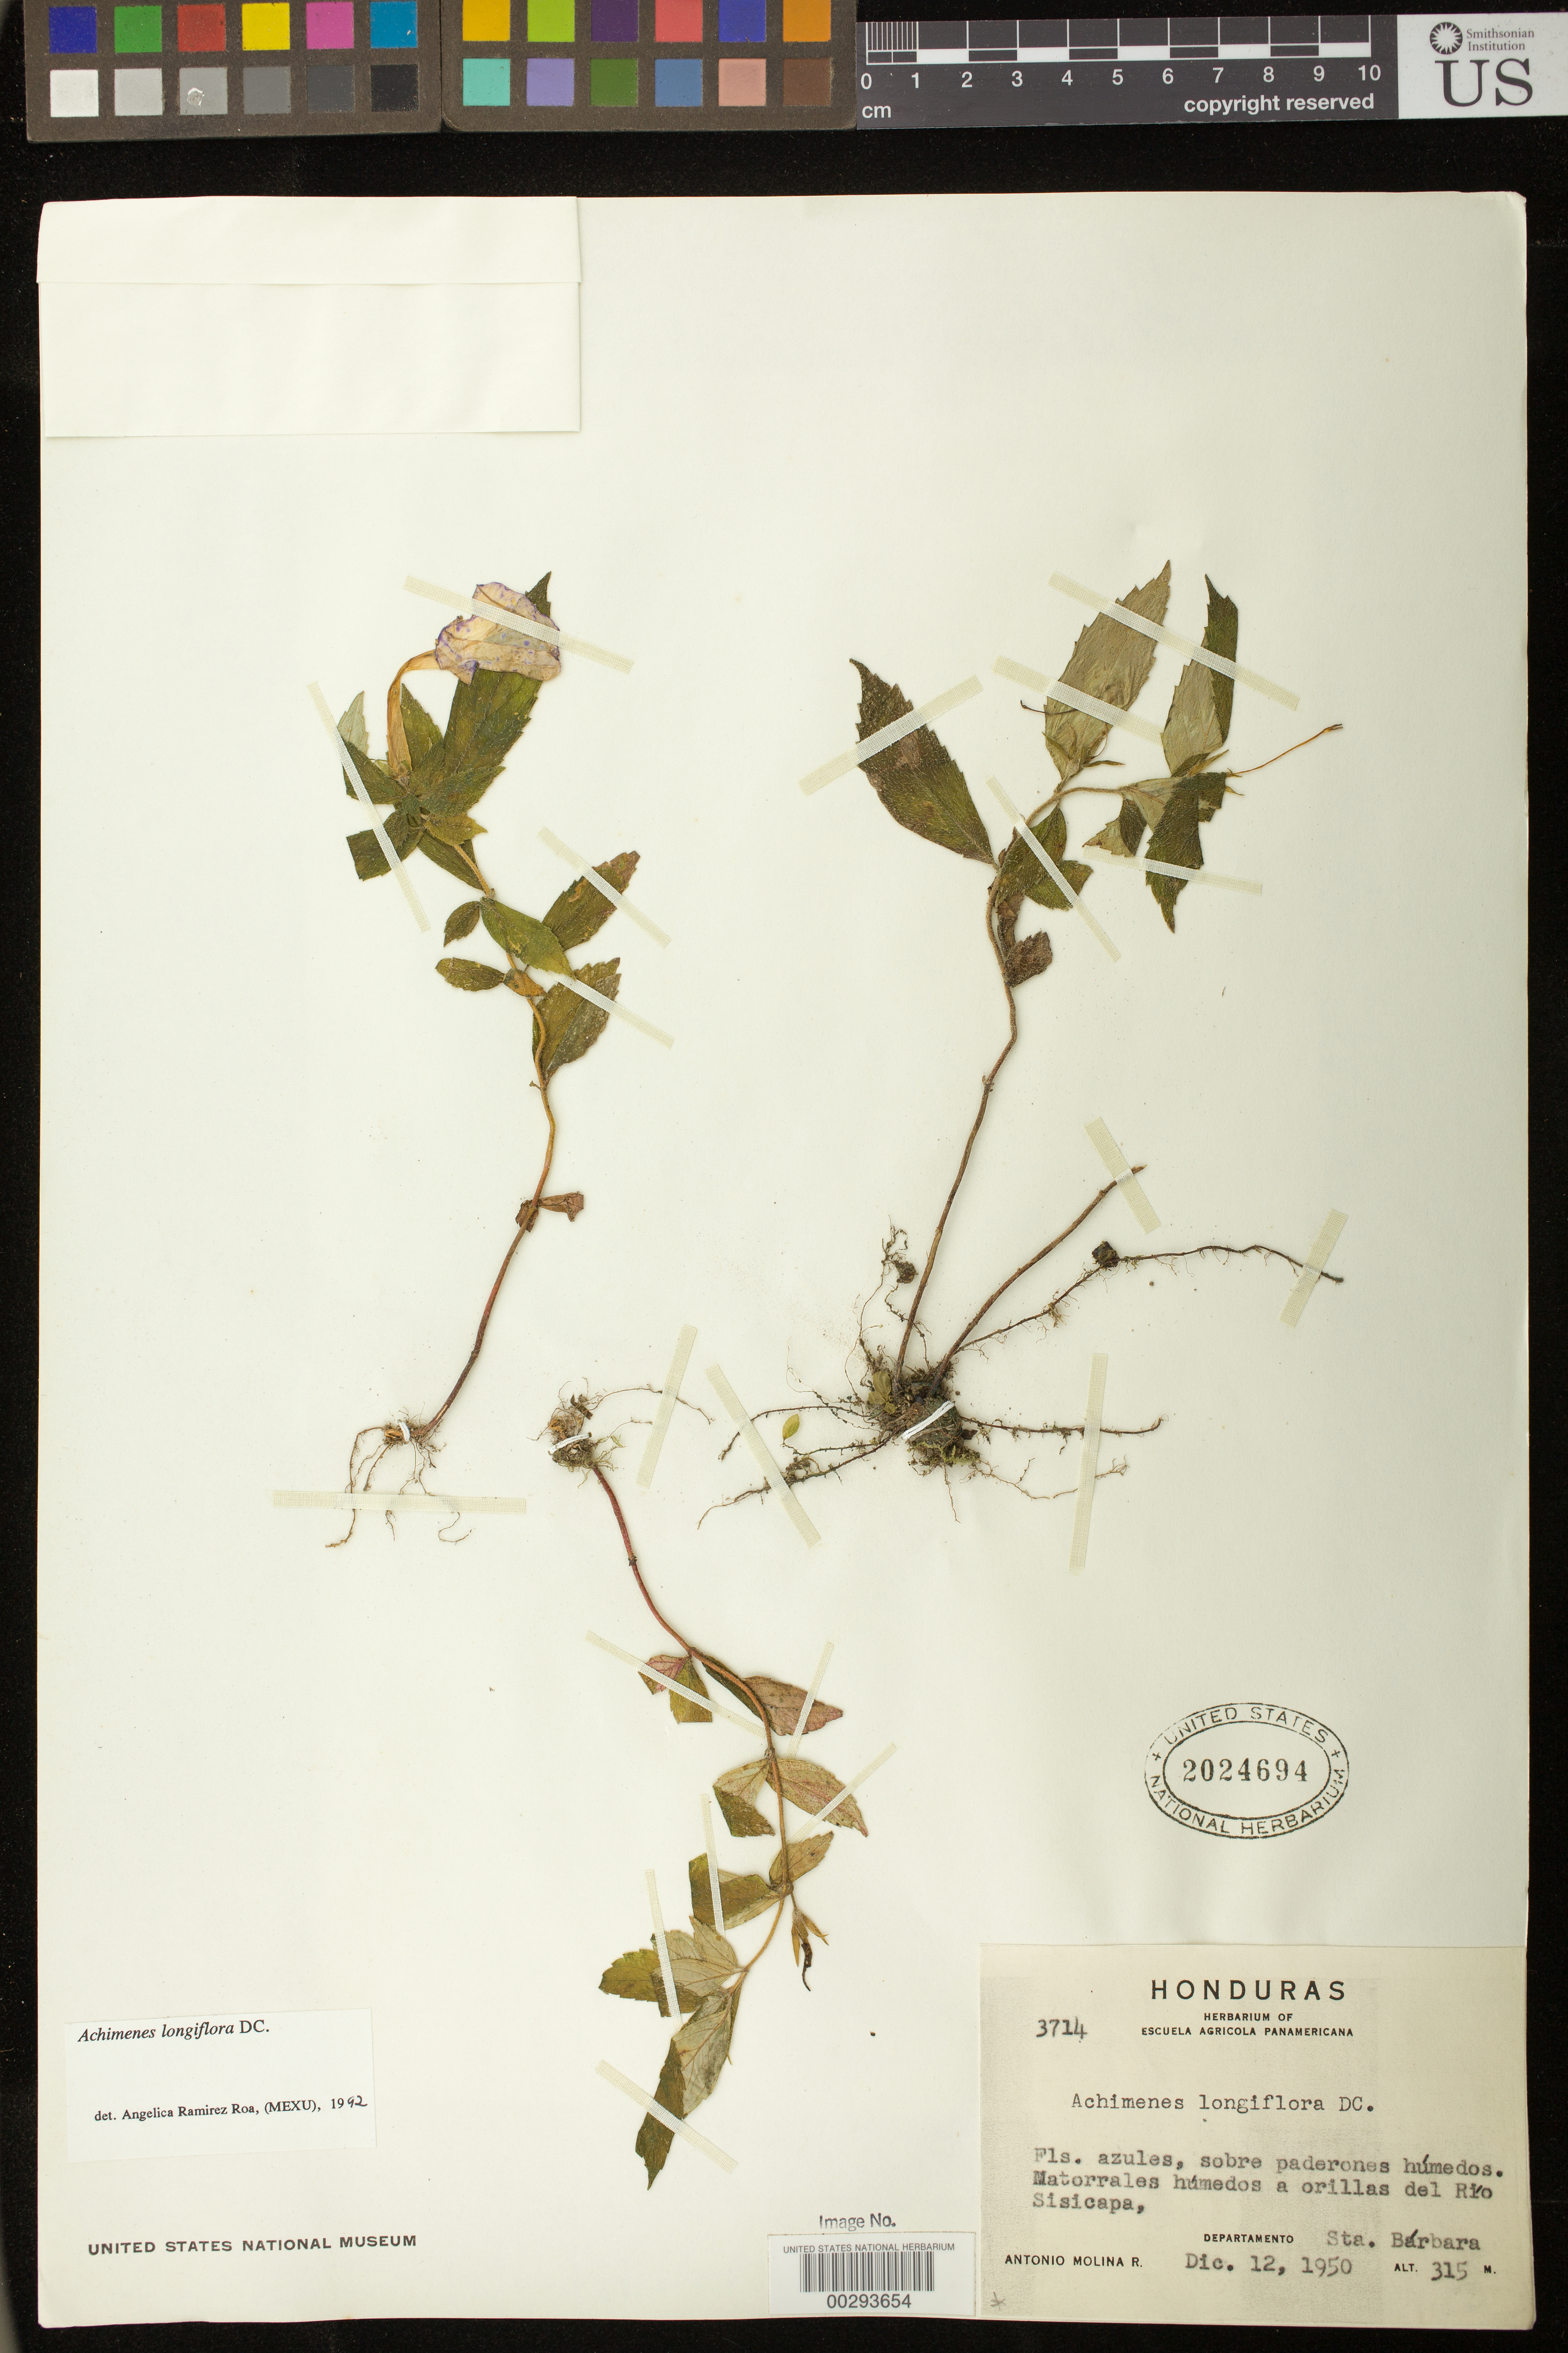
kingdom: Plantae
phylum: Tracheophyta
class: Magnoliopsida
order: Lamiales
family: Gesneriaceae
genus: Achimenes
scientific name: Achimenes longiflora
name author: DC.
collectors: A. Molina R.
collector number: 3714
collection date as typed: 12 Dec 1950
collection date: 1950-12-12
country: Honduras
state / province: Santa Bárbara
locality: Banks of Rio Sisicapa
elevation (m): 315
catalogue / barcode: US 2024694